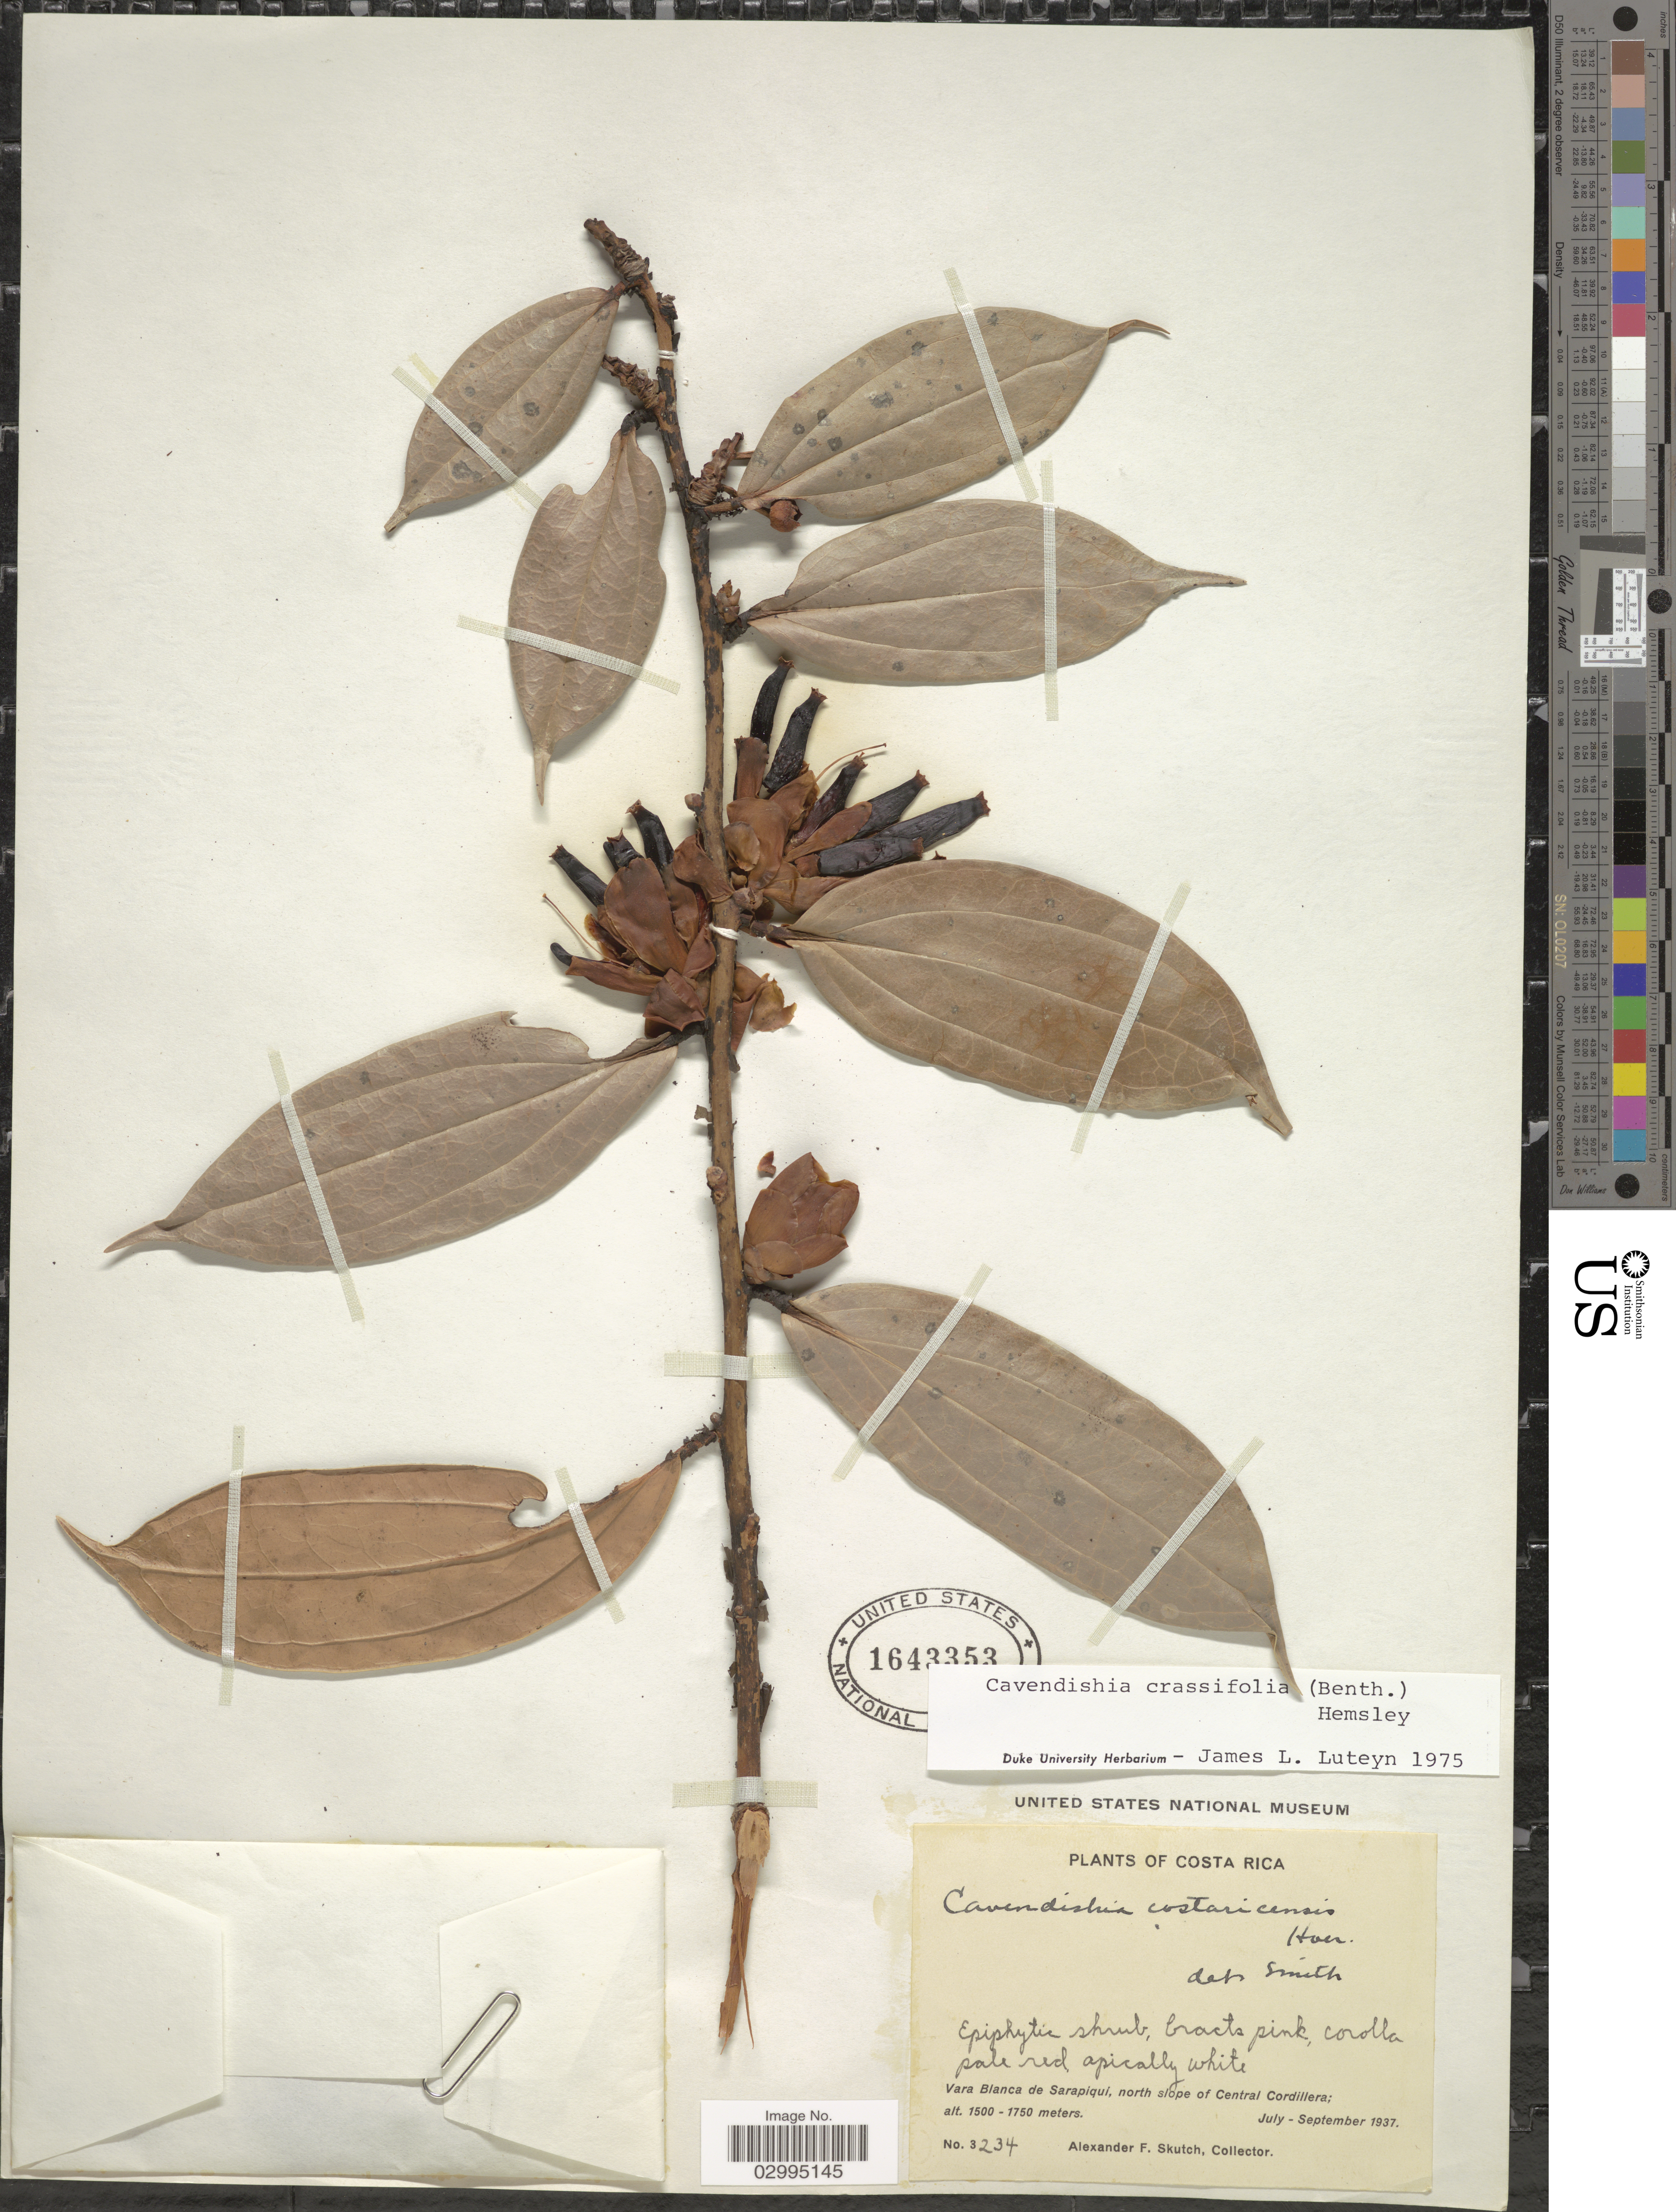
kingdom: Plantae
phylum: Tracheophyta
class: Magnoliopsida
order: Ericales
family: Ericaceae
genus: Cavendishia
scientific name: Cavendishia crassifolia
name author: (Benth.) Hemsl.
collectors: A. F. Skutch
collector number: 3234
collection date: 1937-07/1937-09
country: Costa Rica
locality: Vara Blanca de Sarapiqui, north slope of Central Cordillera.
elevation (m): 1500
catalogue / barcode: US 1643353